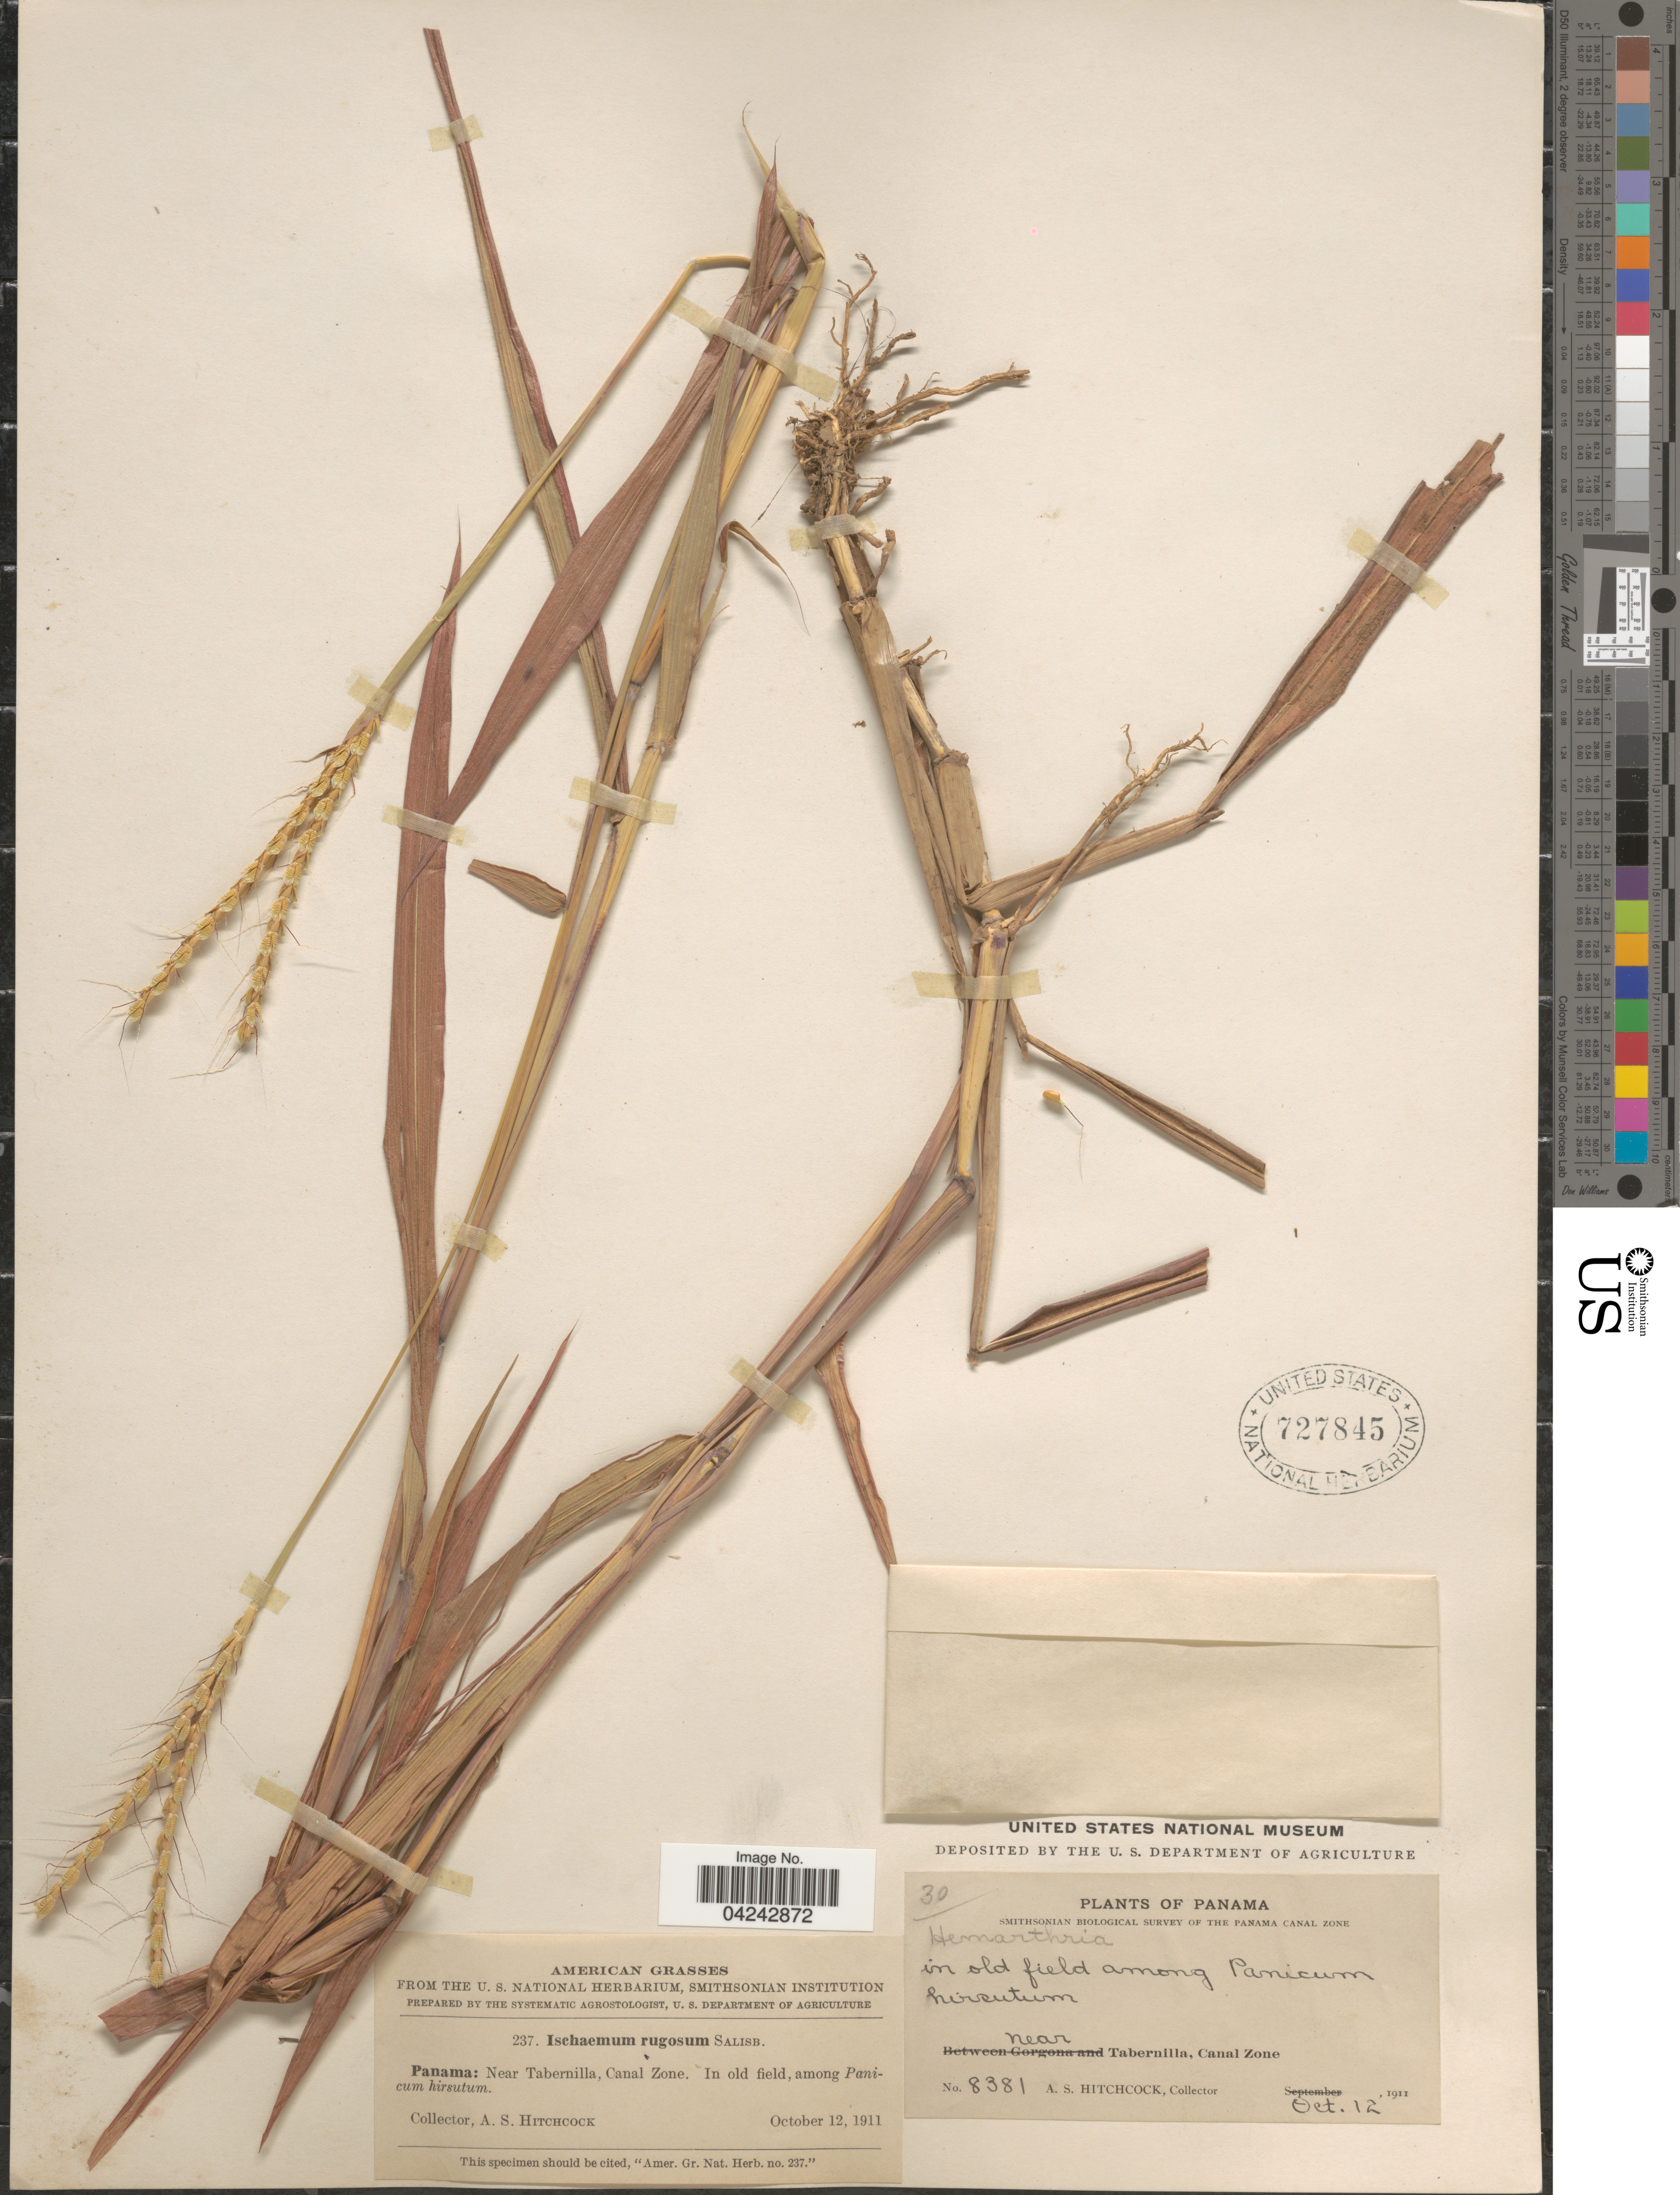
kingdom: Plantae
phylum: Tracheophyta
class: Liliopsida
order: Poales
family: Poaceae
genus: Ischaemum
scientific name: Ischaemum rugosum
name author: Salisb.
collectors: A. S. Hitchcock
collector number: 8381/237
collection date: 1911-10-12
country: Panama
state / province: Colón / Panamá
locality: Smithsonian Biological Survey of the Panama Canal Zone. Near Tabernilla, Canal Zone.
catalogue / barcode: US 727845